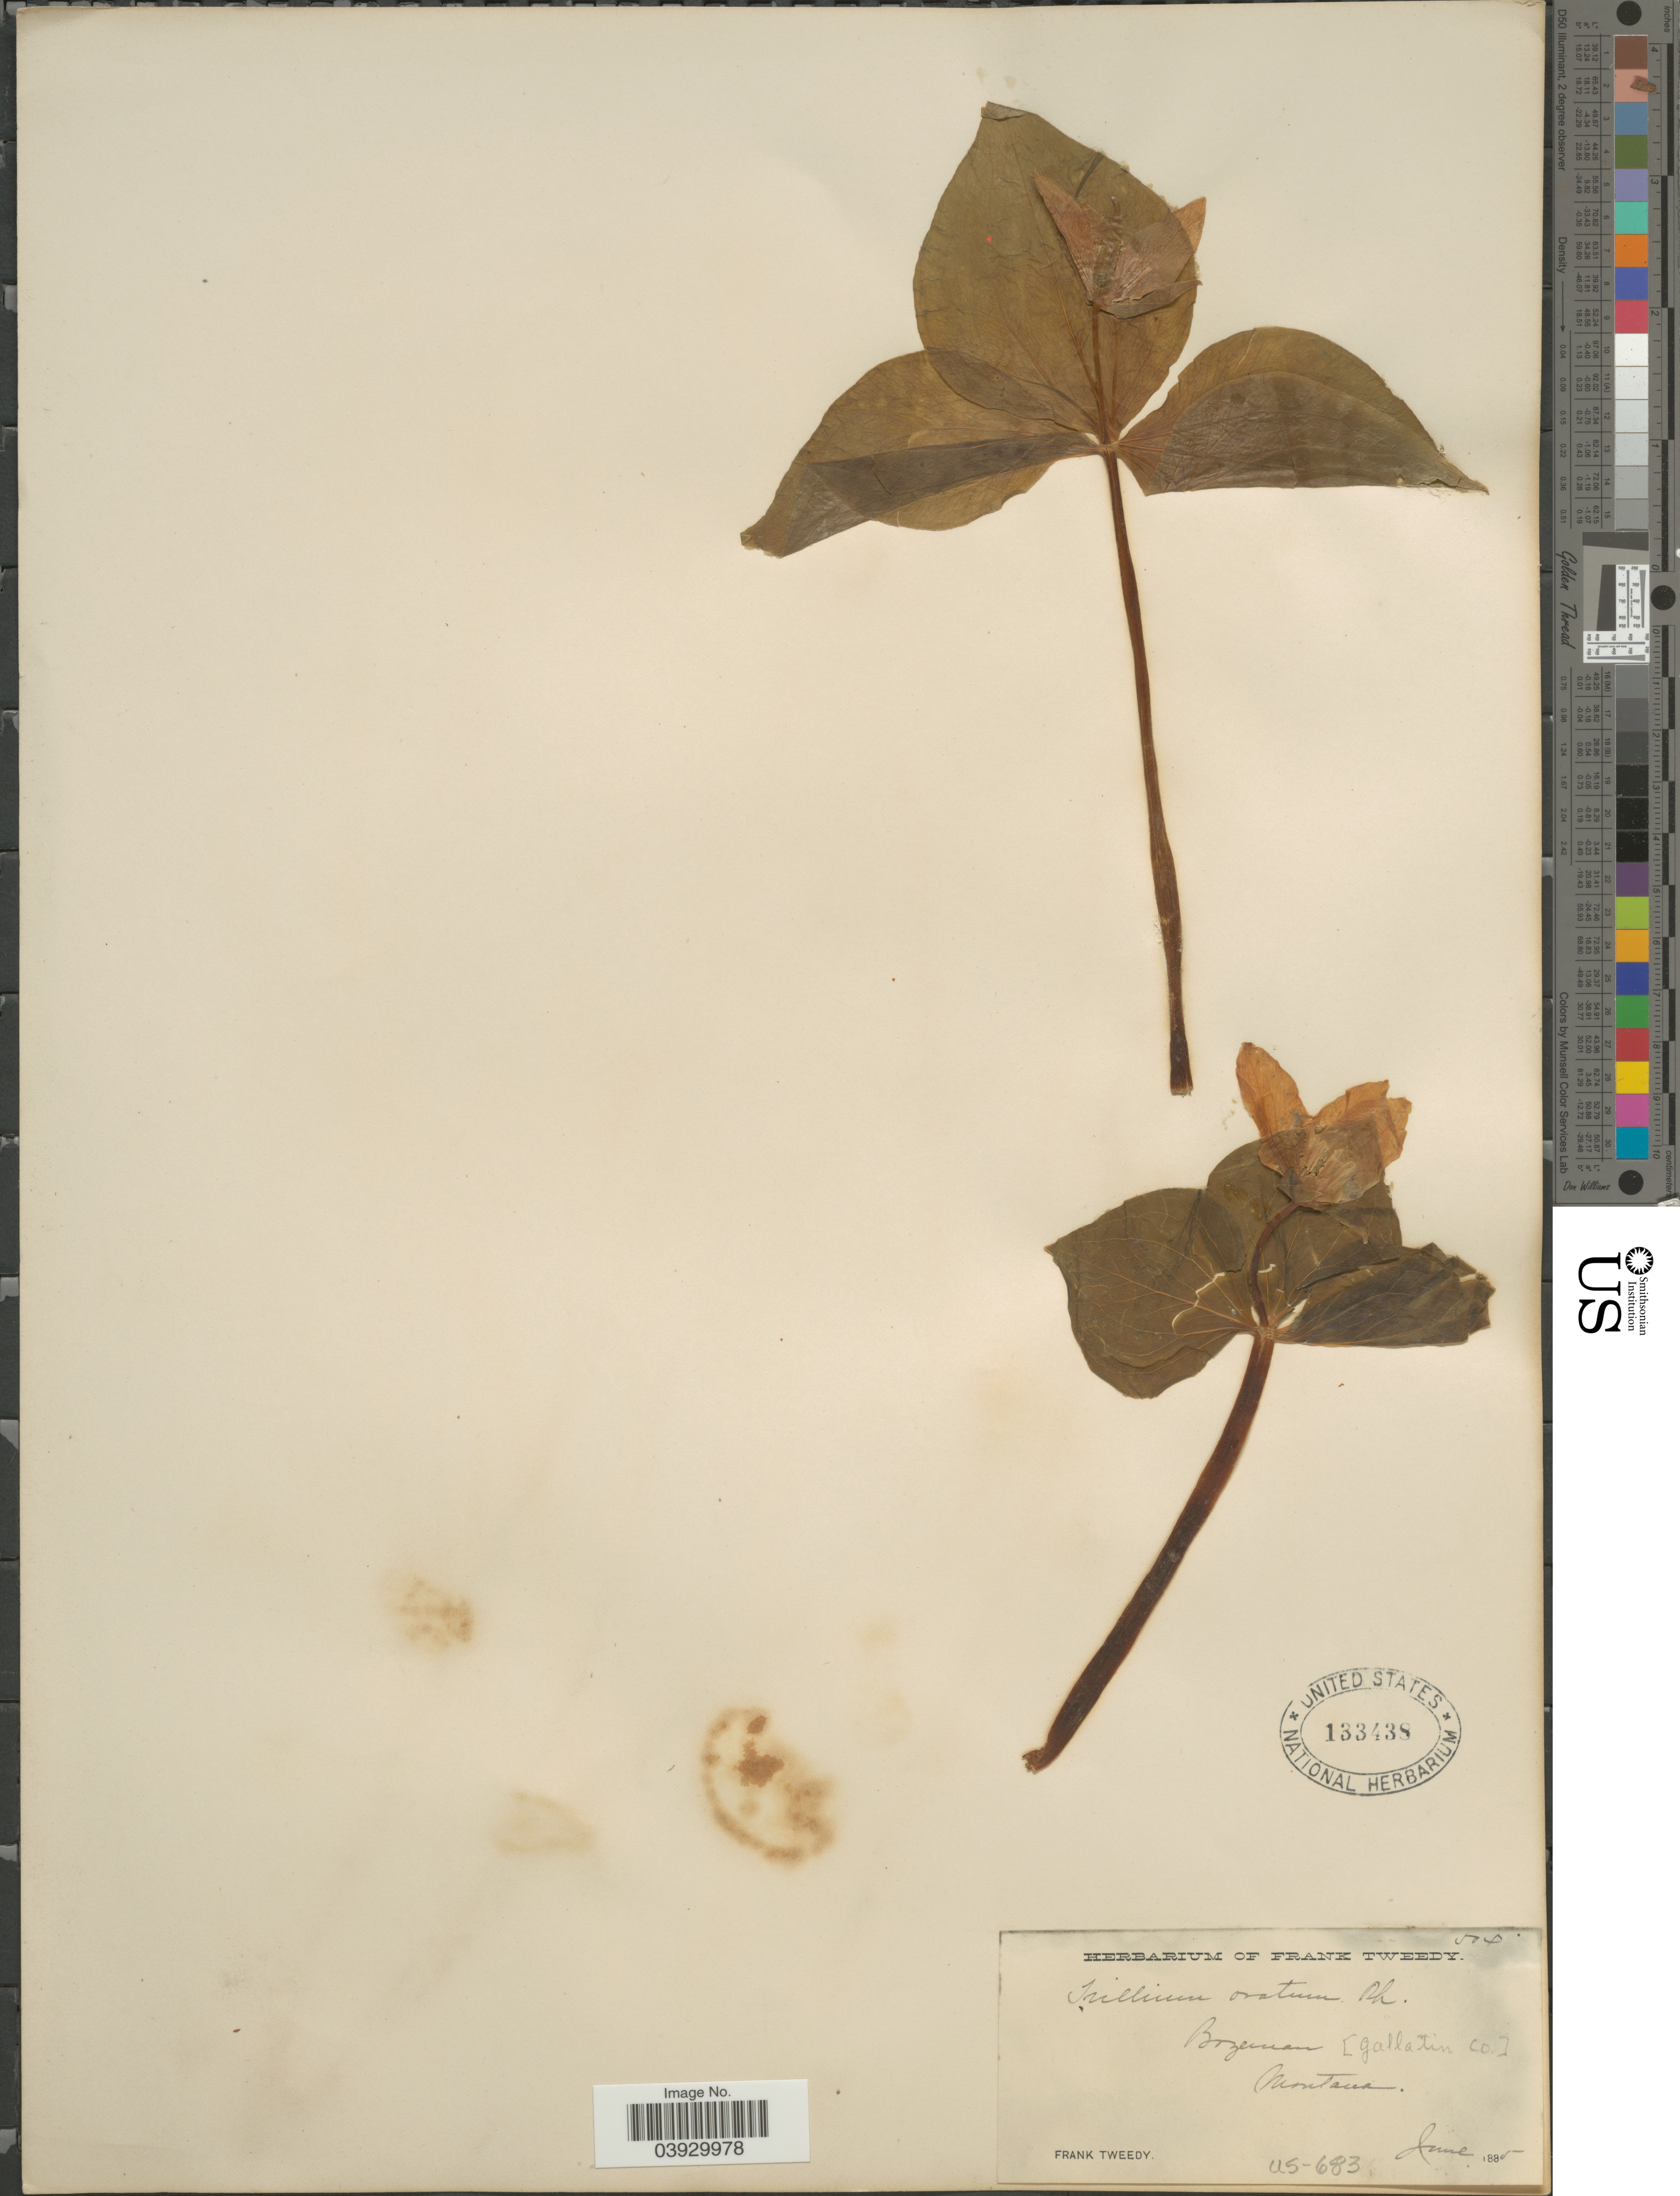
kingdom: Plantae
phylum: Tracheophyta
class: Liliopsida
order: Liliales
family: Melanthiaceae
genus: Trillium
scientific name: Trillium ovatum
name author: Pursh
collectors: F. Tweedy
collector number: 504*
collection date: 1885-06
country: United States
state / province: Montana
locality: Bozeman [Gallatin Co.].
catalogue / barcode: US 133438